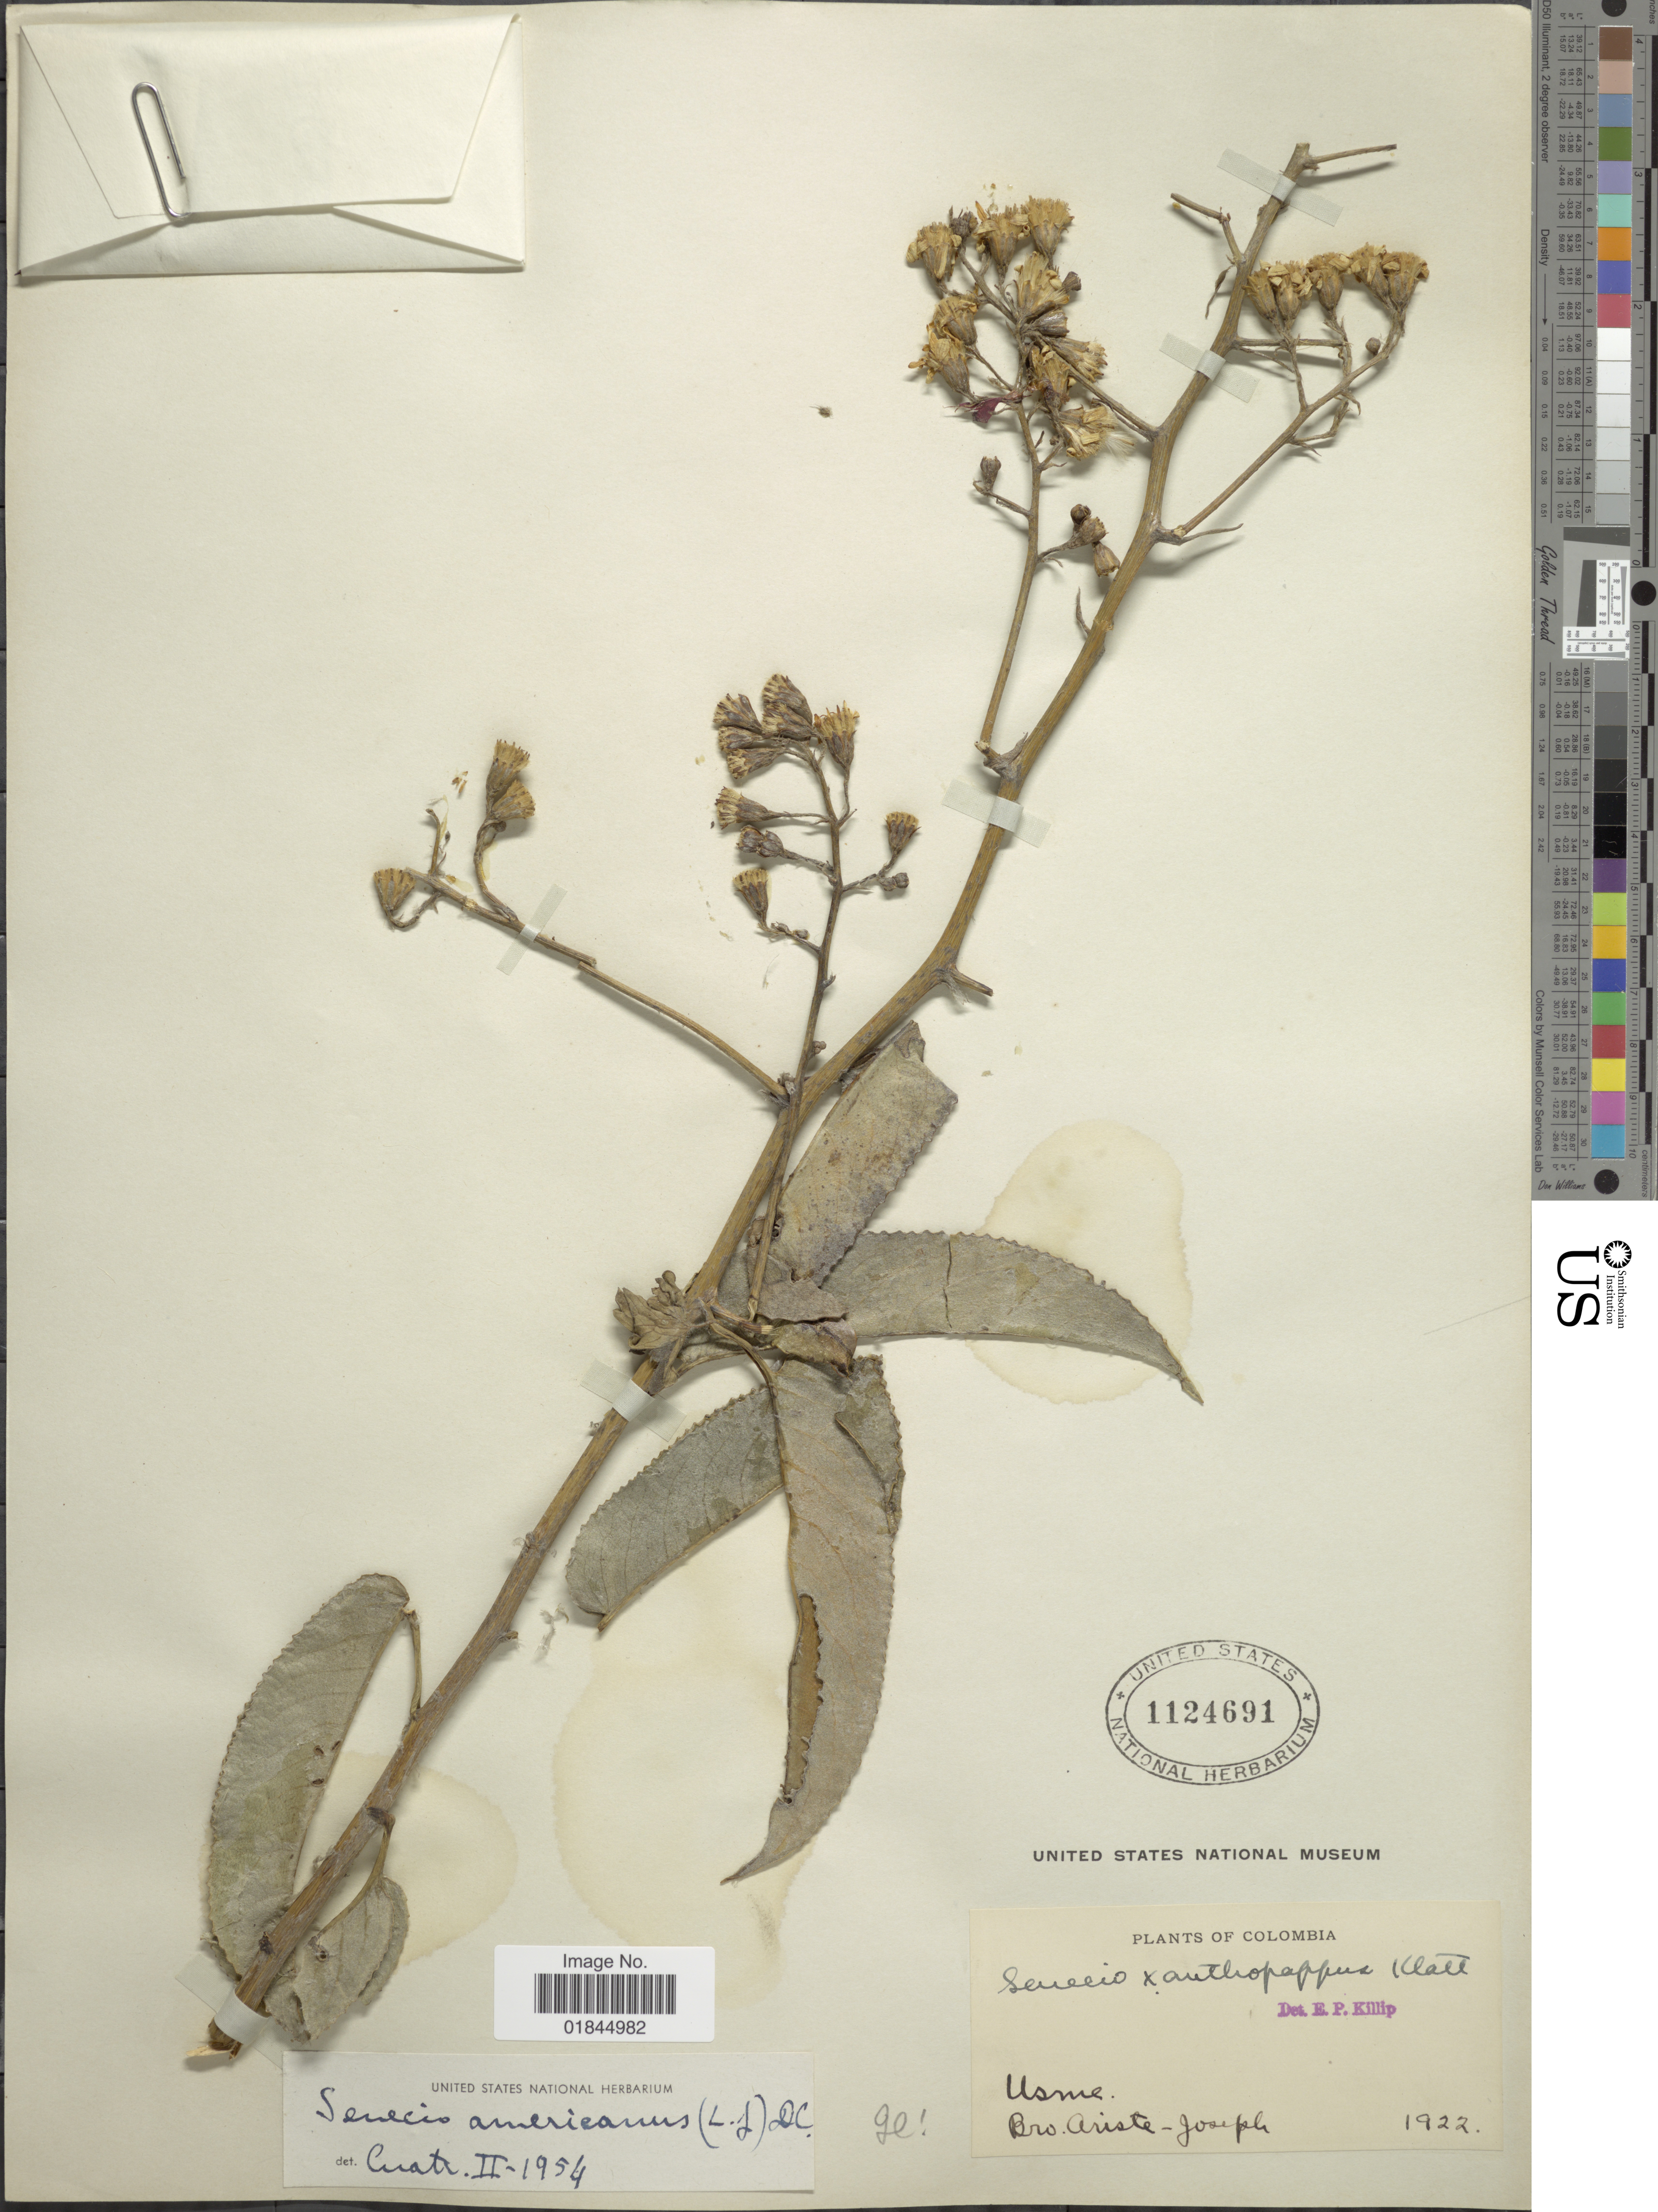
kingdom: Plantae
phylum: Tracheophyta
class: Magnoliopsida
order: Asterales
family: Asteraceae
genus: Pentacalia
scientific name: Pentacalia americana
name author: (L. f.) Cuatrec.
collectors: Bro. Ariste-Joseph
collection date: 1922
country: Colombia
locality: Usme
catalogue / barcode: US 1124691